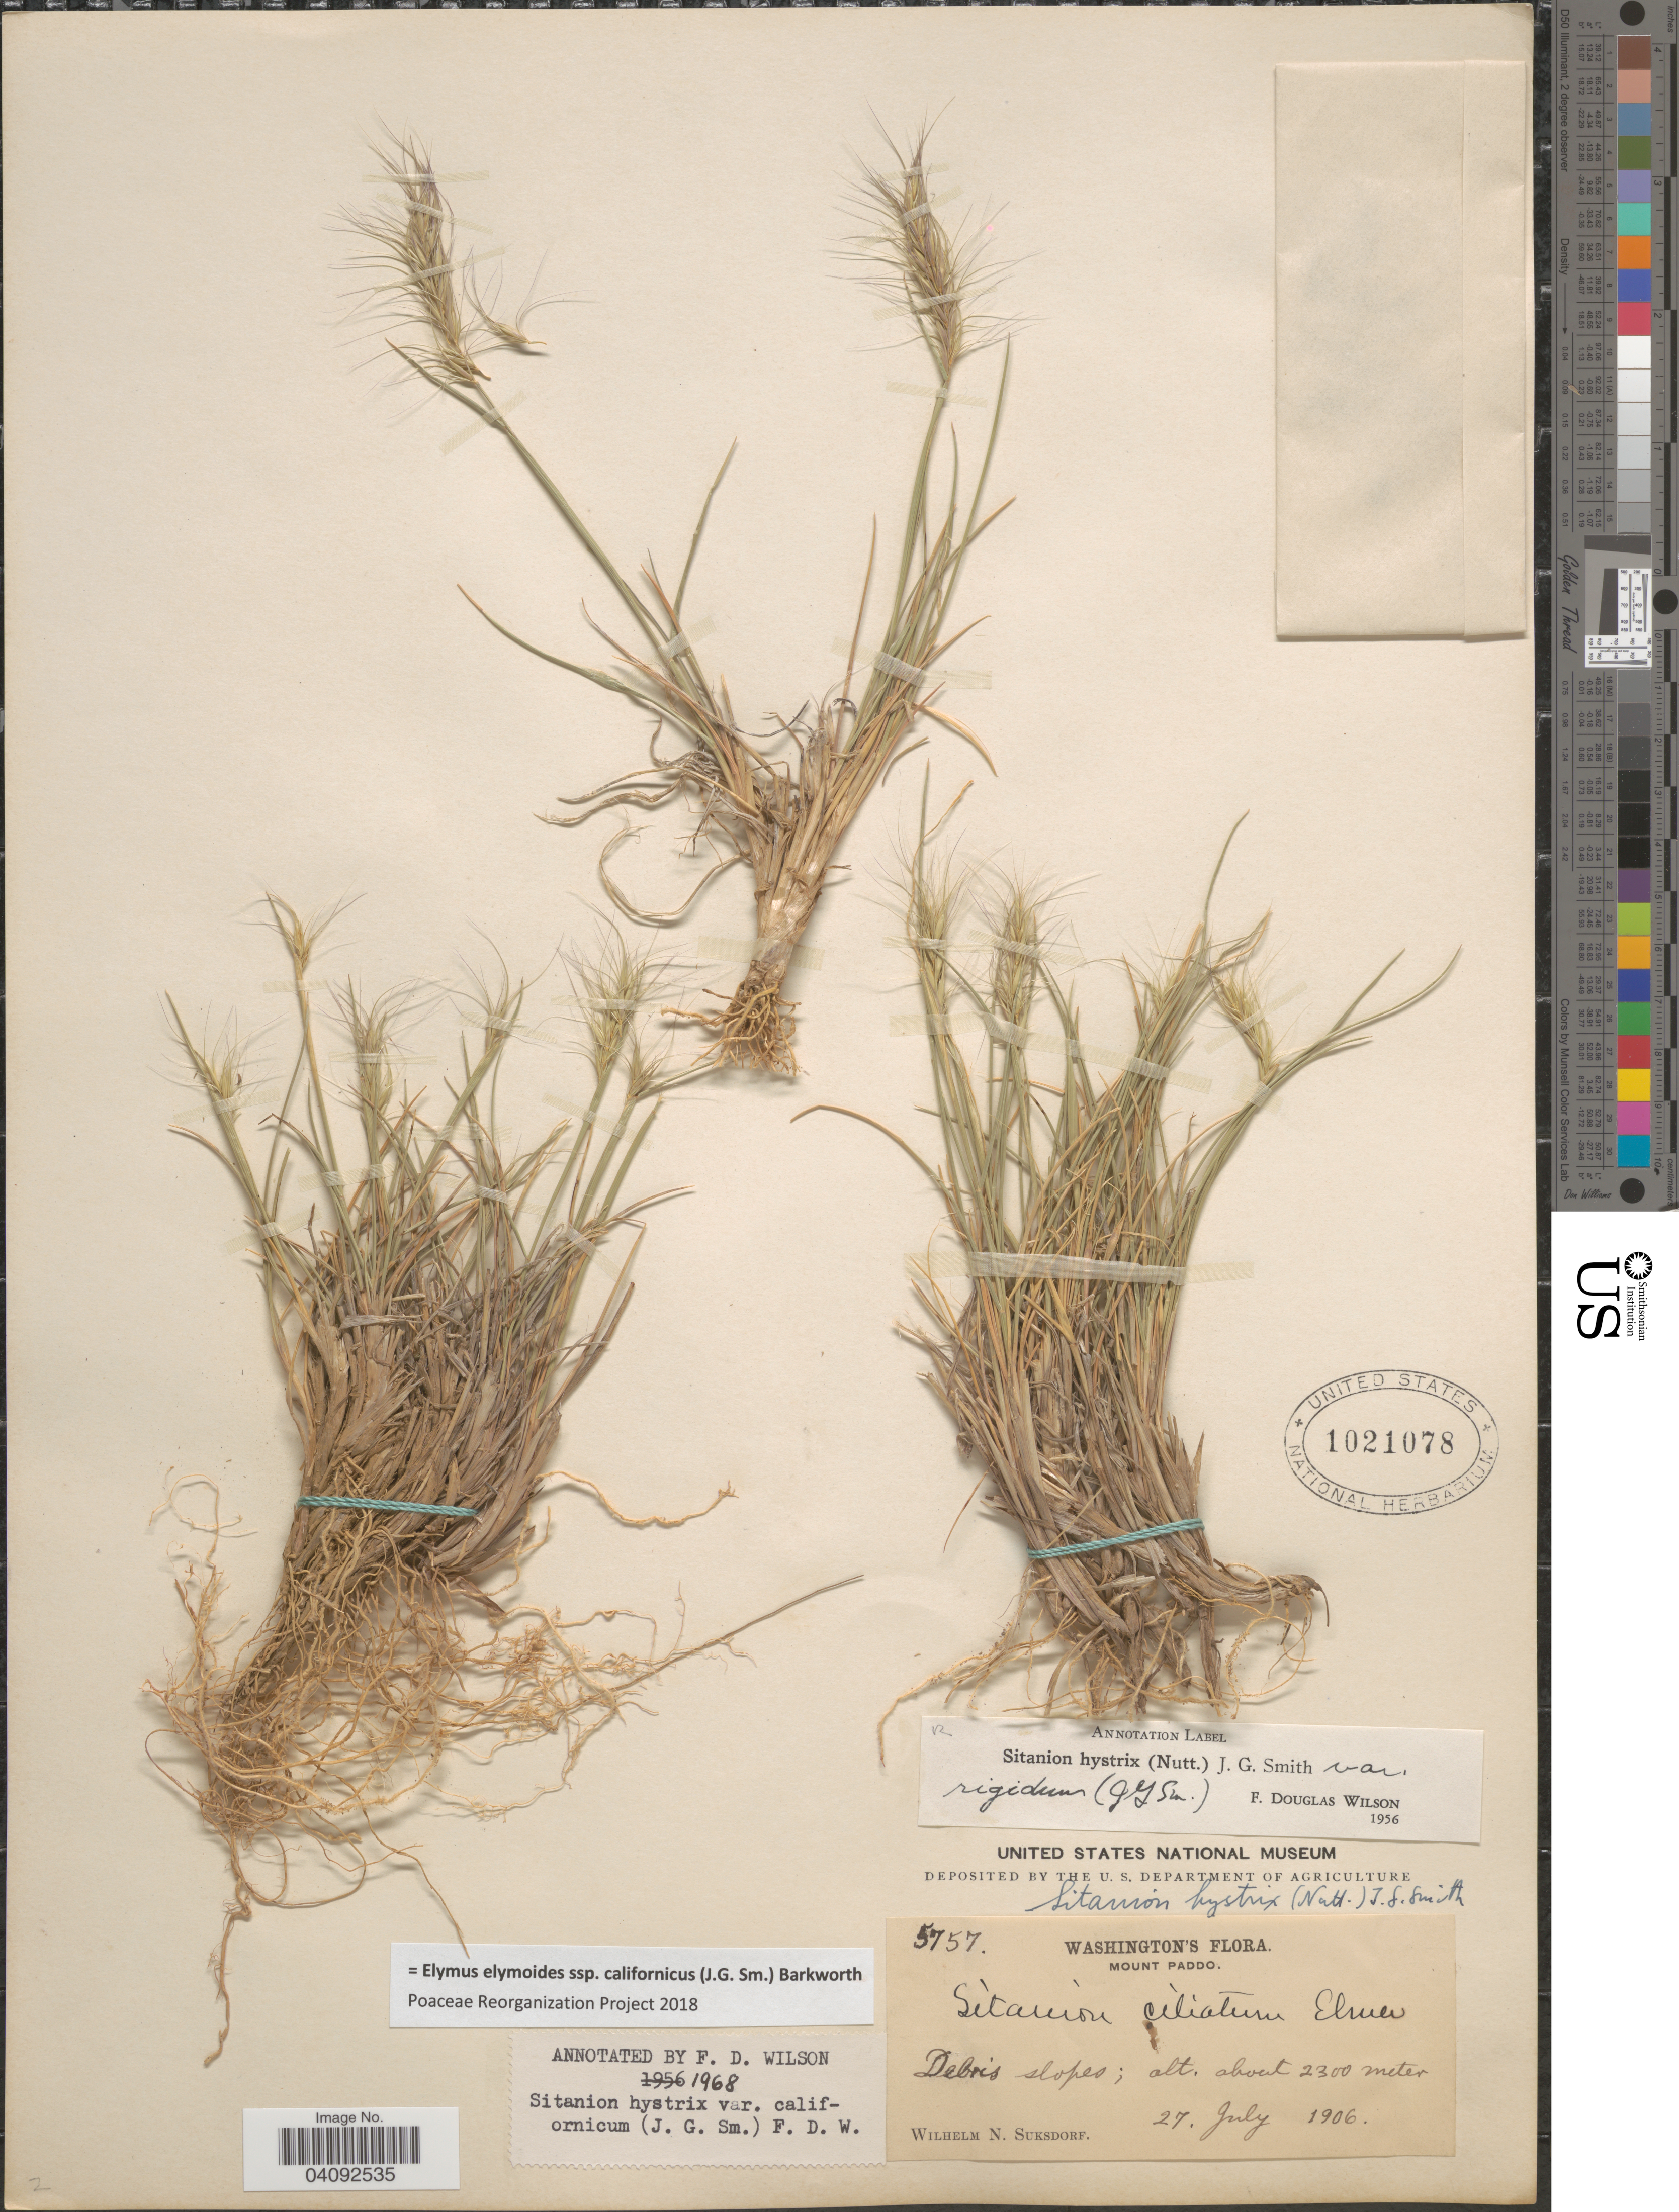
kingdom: Plantae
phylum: Tracheophyta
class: Liliopsida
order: Poales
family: Poaceae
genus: Elymus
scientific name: Elymus elymoides subsp. californicus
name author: (J.G. Sm.) Barkworth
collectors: W. N. Suksdorf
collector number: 5757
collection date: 1906-07-27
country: United States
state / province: Washington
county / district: Skamania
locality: Mount Paddo. Debris slopes.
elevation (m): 2300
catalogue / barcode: US 1021078